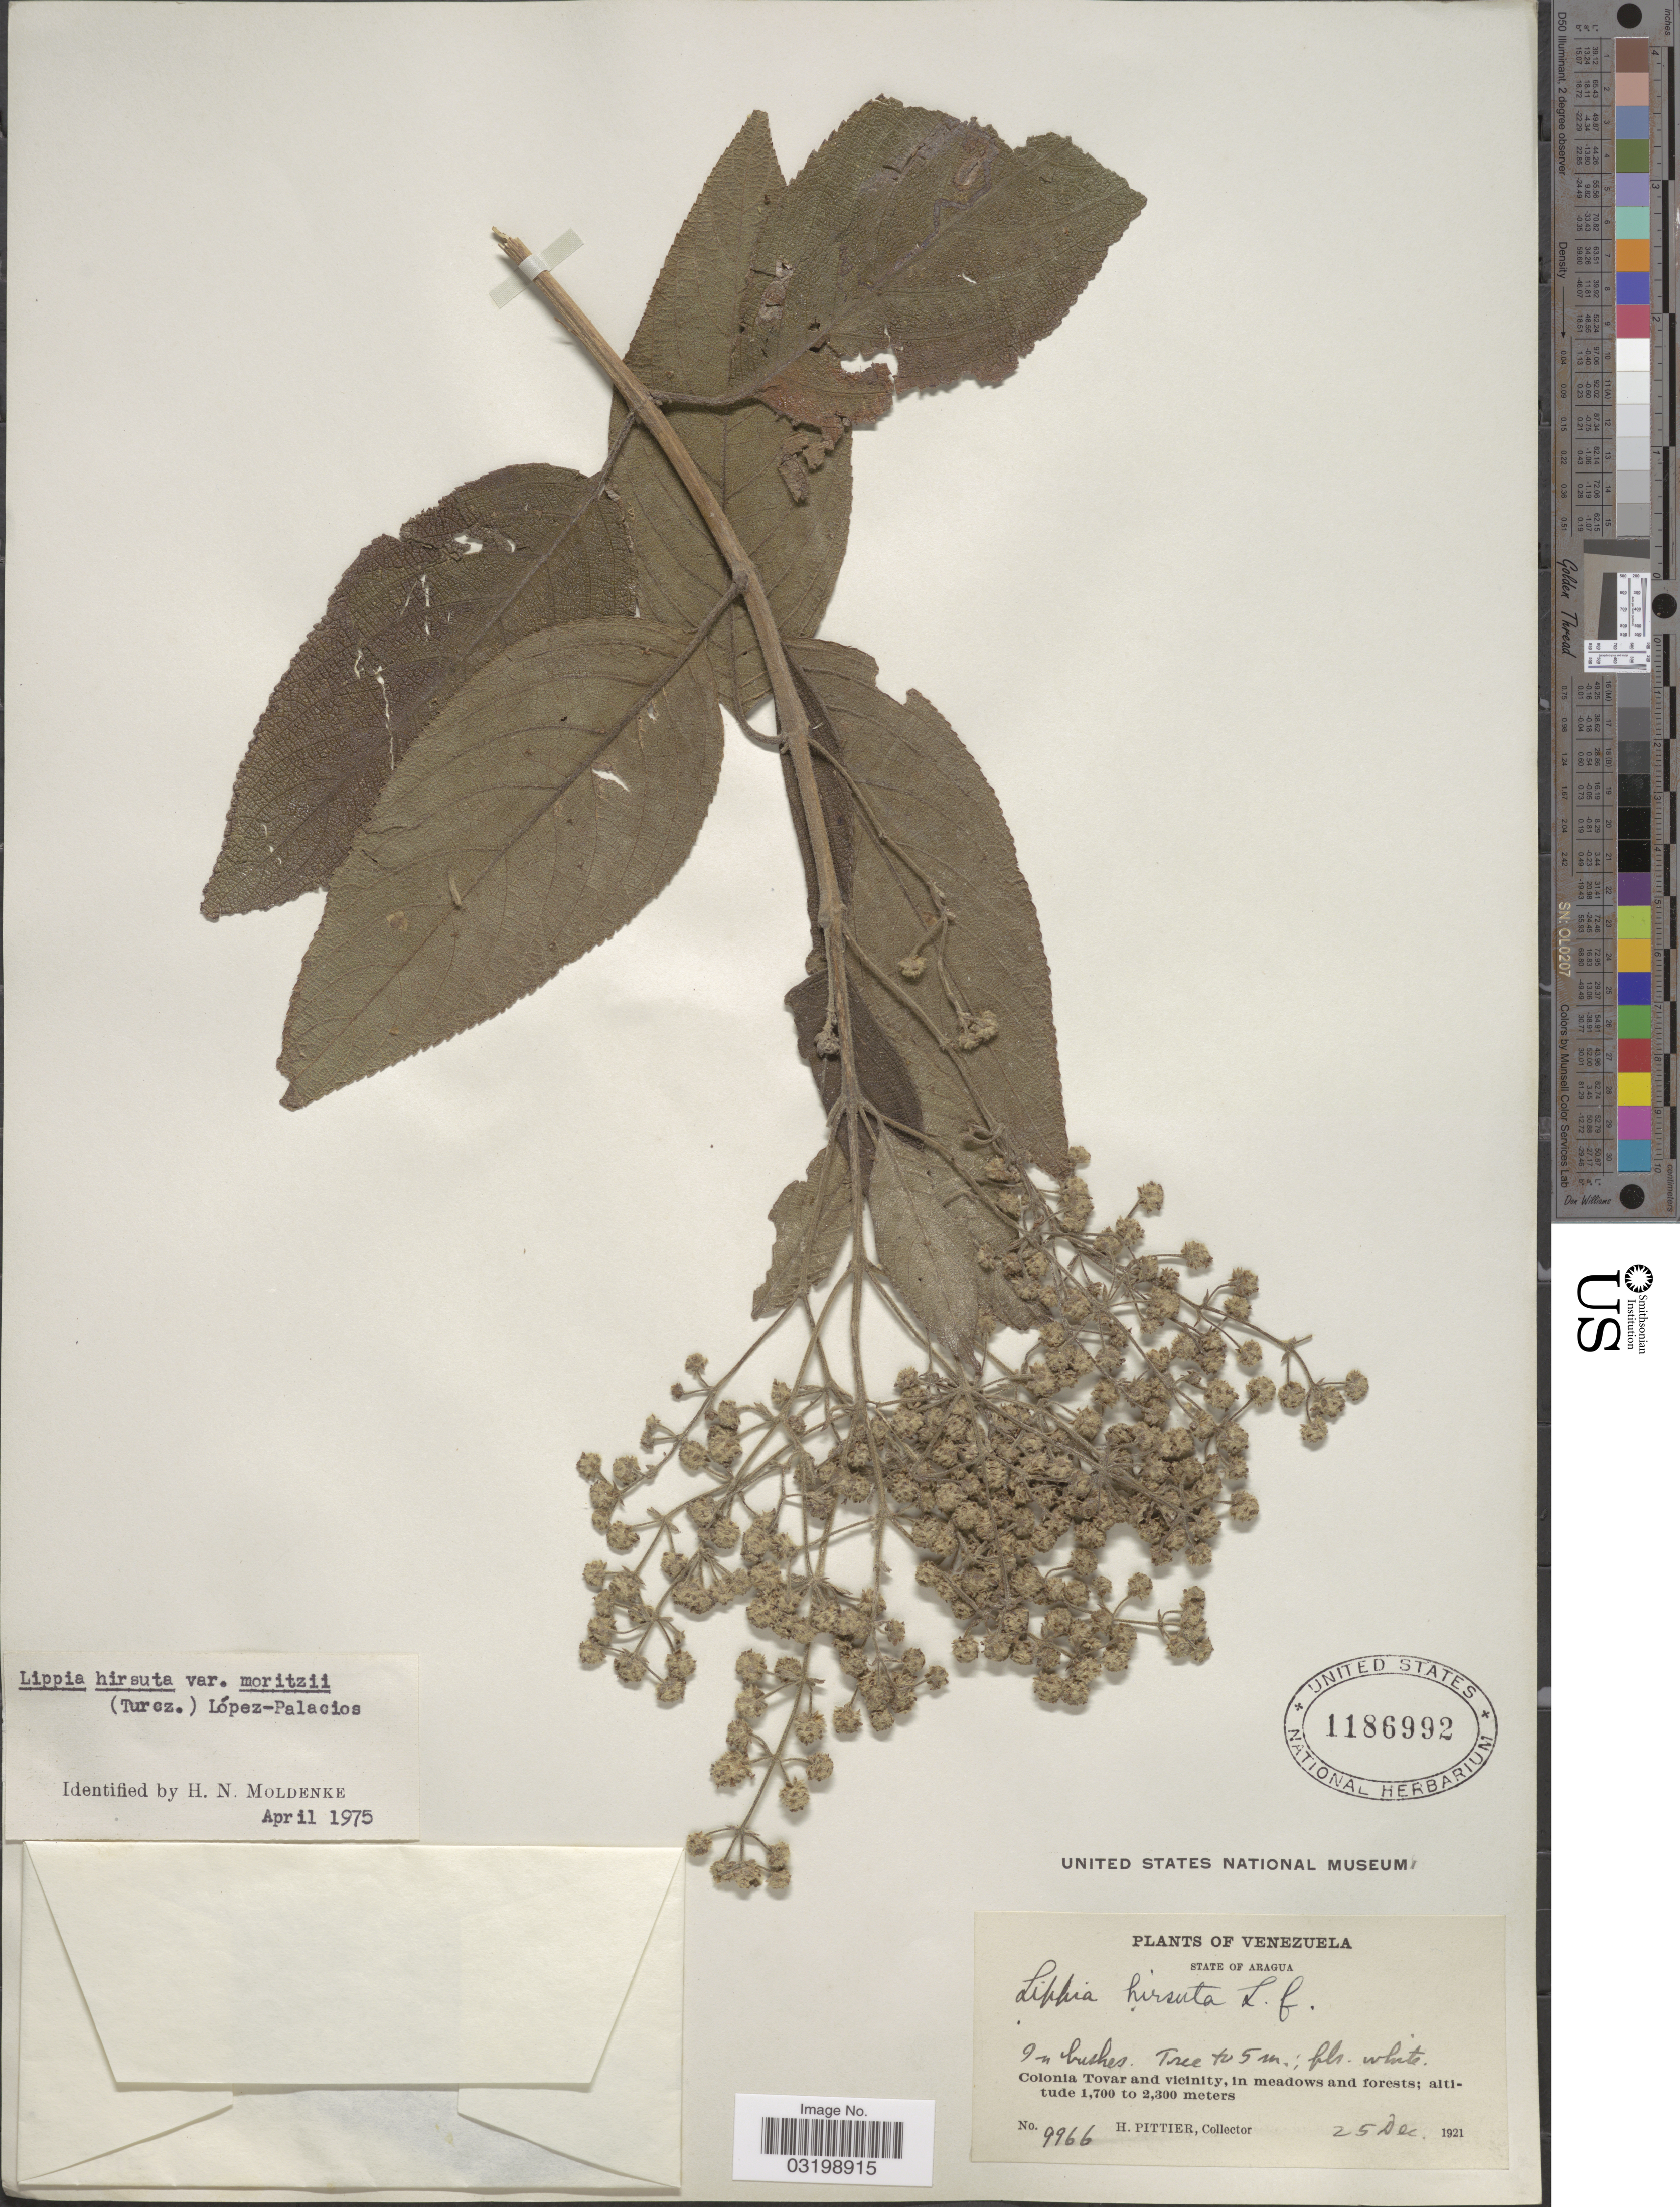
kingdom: Plantae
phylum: Tracheophyta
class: Magnoliopsida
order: Lamiales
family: Verbenaceae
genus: Lippia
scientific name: Lippia hirsuta var. moritzii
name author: L.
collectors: H. F. Pittier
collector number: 9966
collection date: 1921-12-25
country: Venezuela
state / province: Aragua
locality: Colonia Tovar and vicinity.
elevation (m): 1700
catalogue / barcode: US 1186992